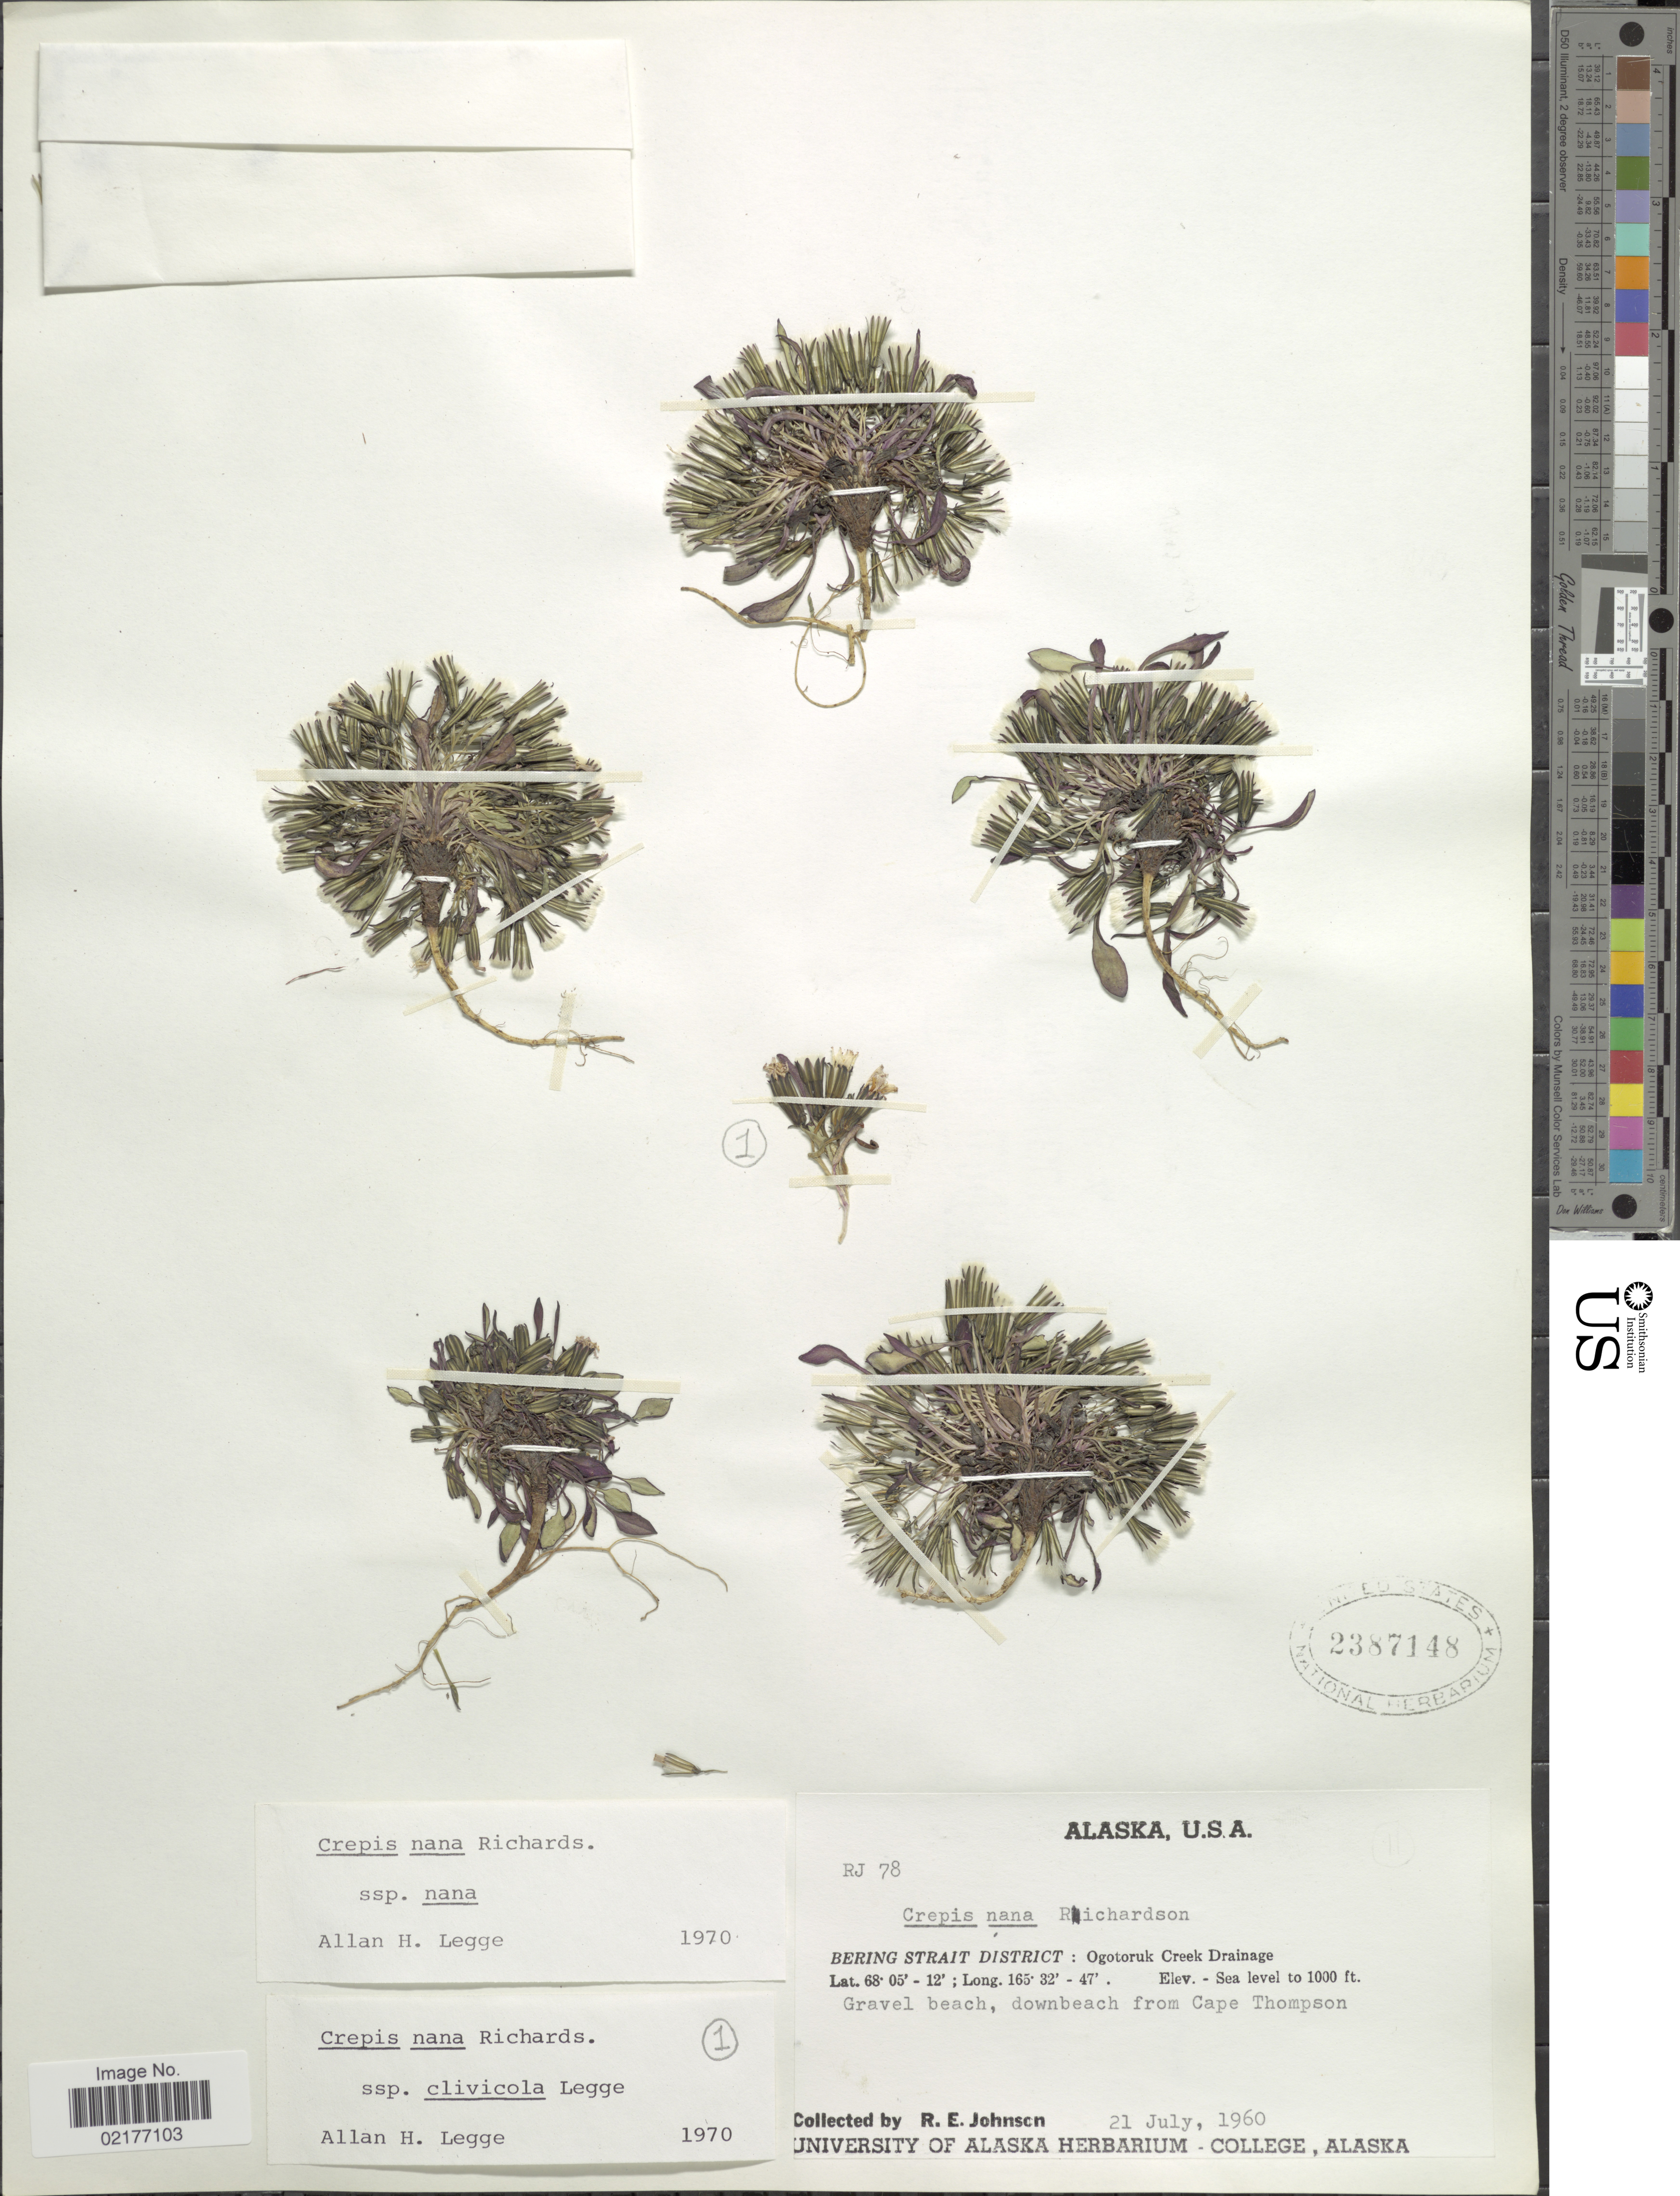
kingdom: Plantae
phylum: Tracheophyta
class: Magnoliopsida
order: Asterales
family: Asteraceae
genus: Askellia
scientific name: Askellia pygmaea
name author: (Ledeb.) Sennikov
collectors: R. Johnson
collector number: RJ 78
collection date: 1960-07-21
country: United States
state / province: Alaska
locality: Alaska, U.S.A., Bering Strait District: Ogotoruk Creek Drainage, Gravel beach, downbeach from Cape Thompson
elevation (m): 305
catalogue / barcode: US 2387148